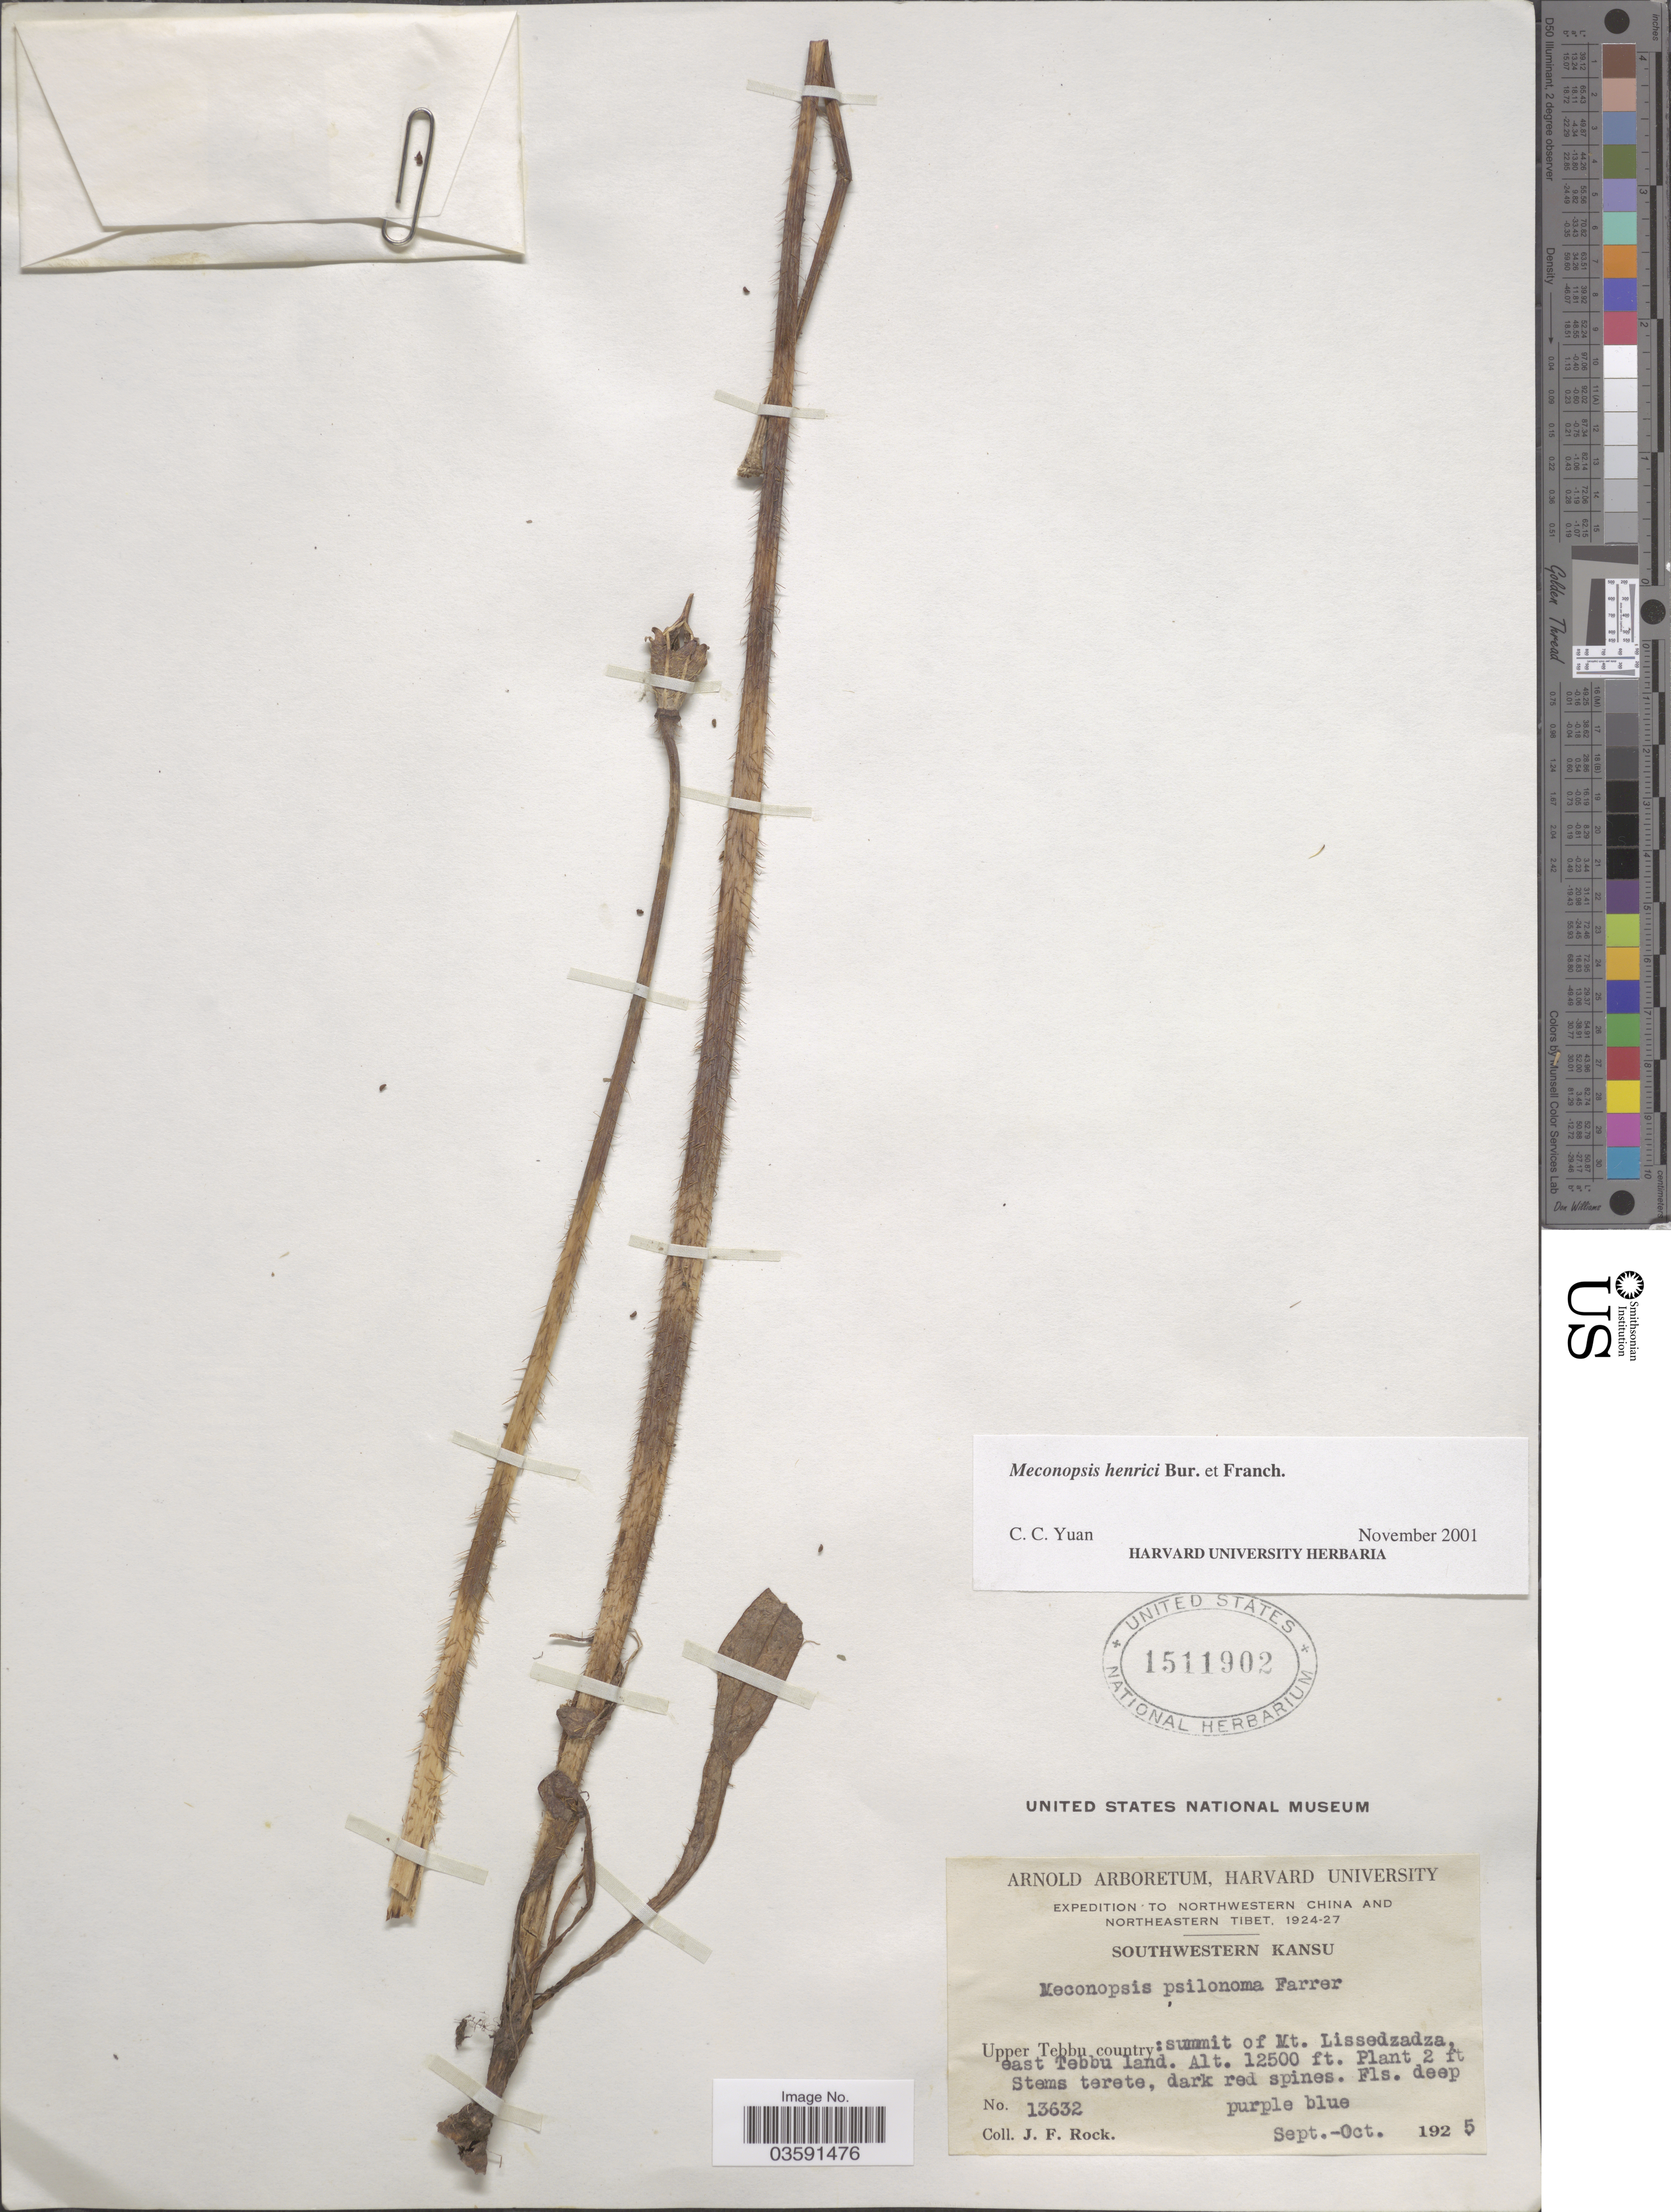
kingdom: Plantae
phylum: Tracheophyta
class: Magnoliopsida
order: Ranunculales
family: Papaveraceae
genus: Meconopsis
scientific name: Meconopsis henrici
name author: Bureau & Franch.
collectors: J. Rock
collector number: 13632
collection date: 1925-09/1925-10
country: China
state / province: Gansu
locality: Northwestern China. Southwestern Kansu. Upper Tebbu country: summit of Mt. Lissedzadza, east of Tebbu land.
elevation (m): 3810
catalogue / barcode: US 1511902